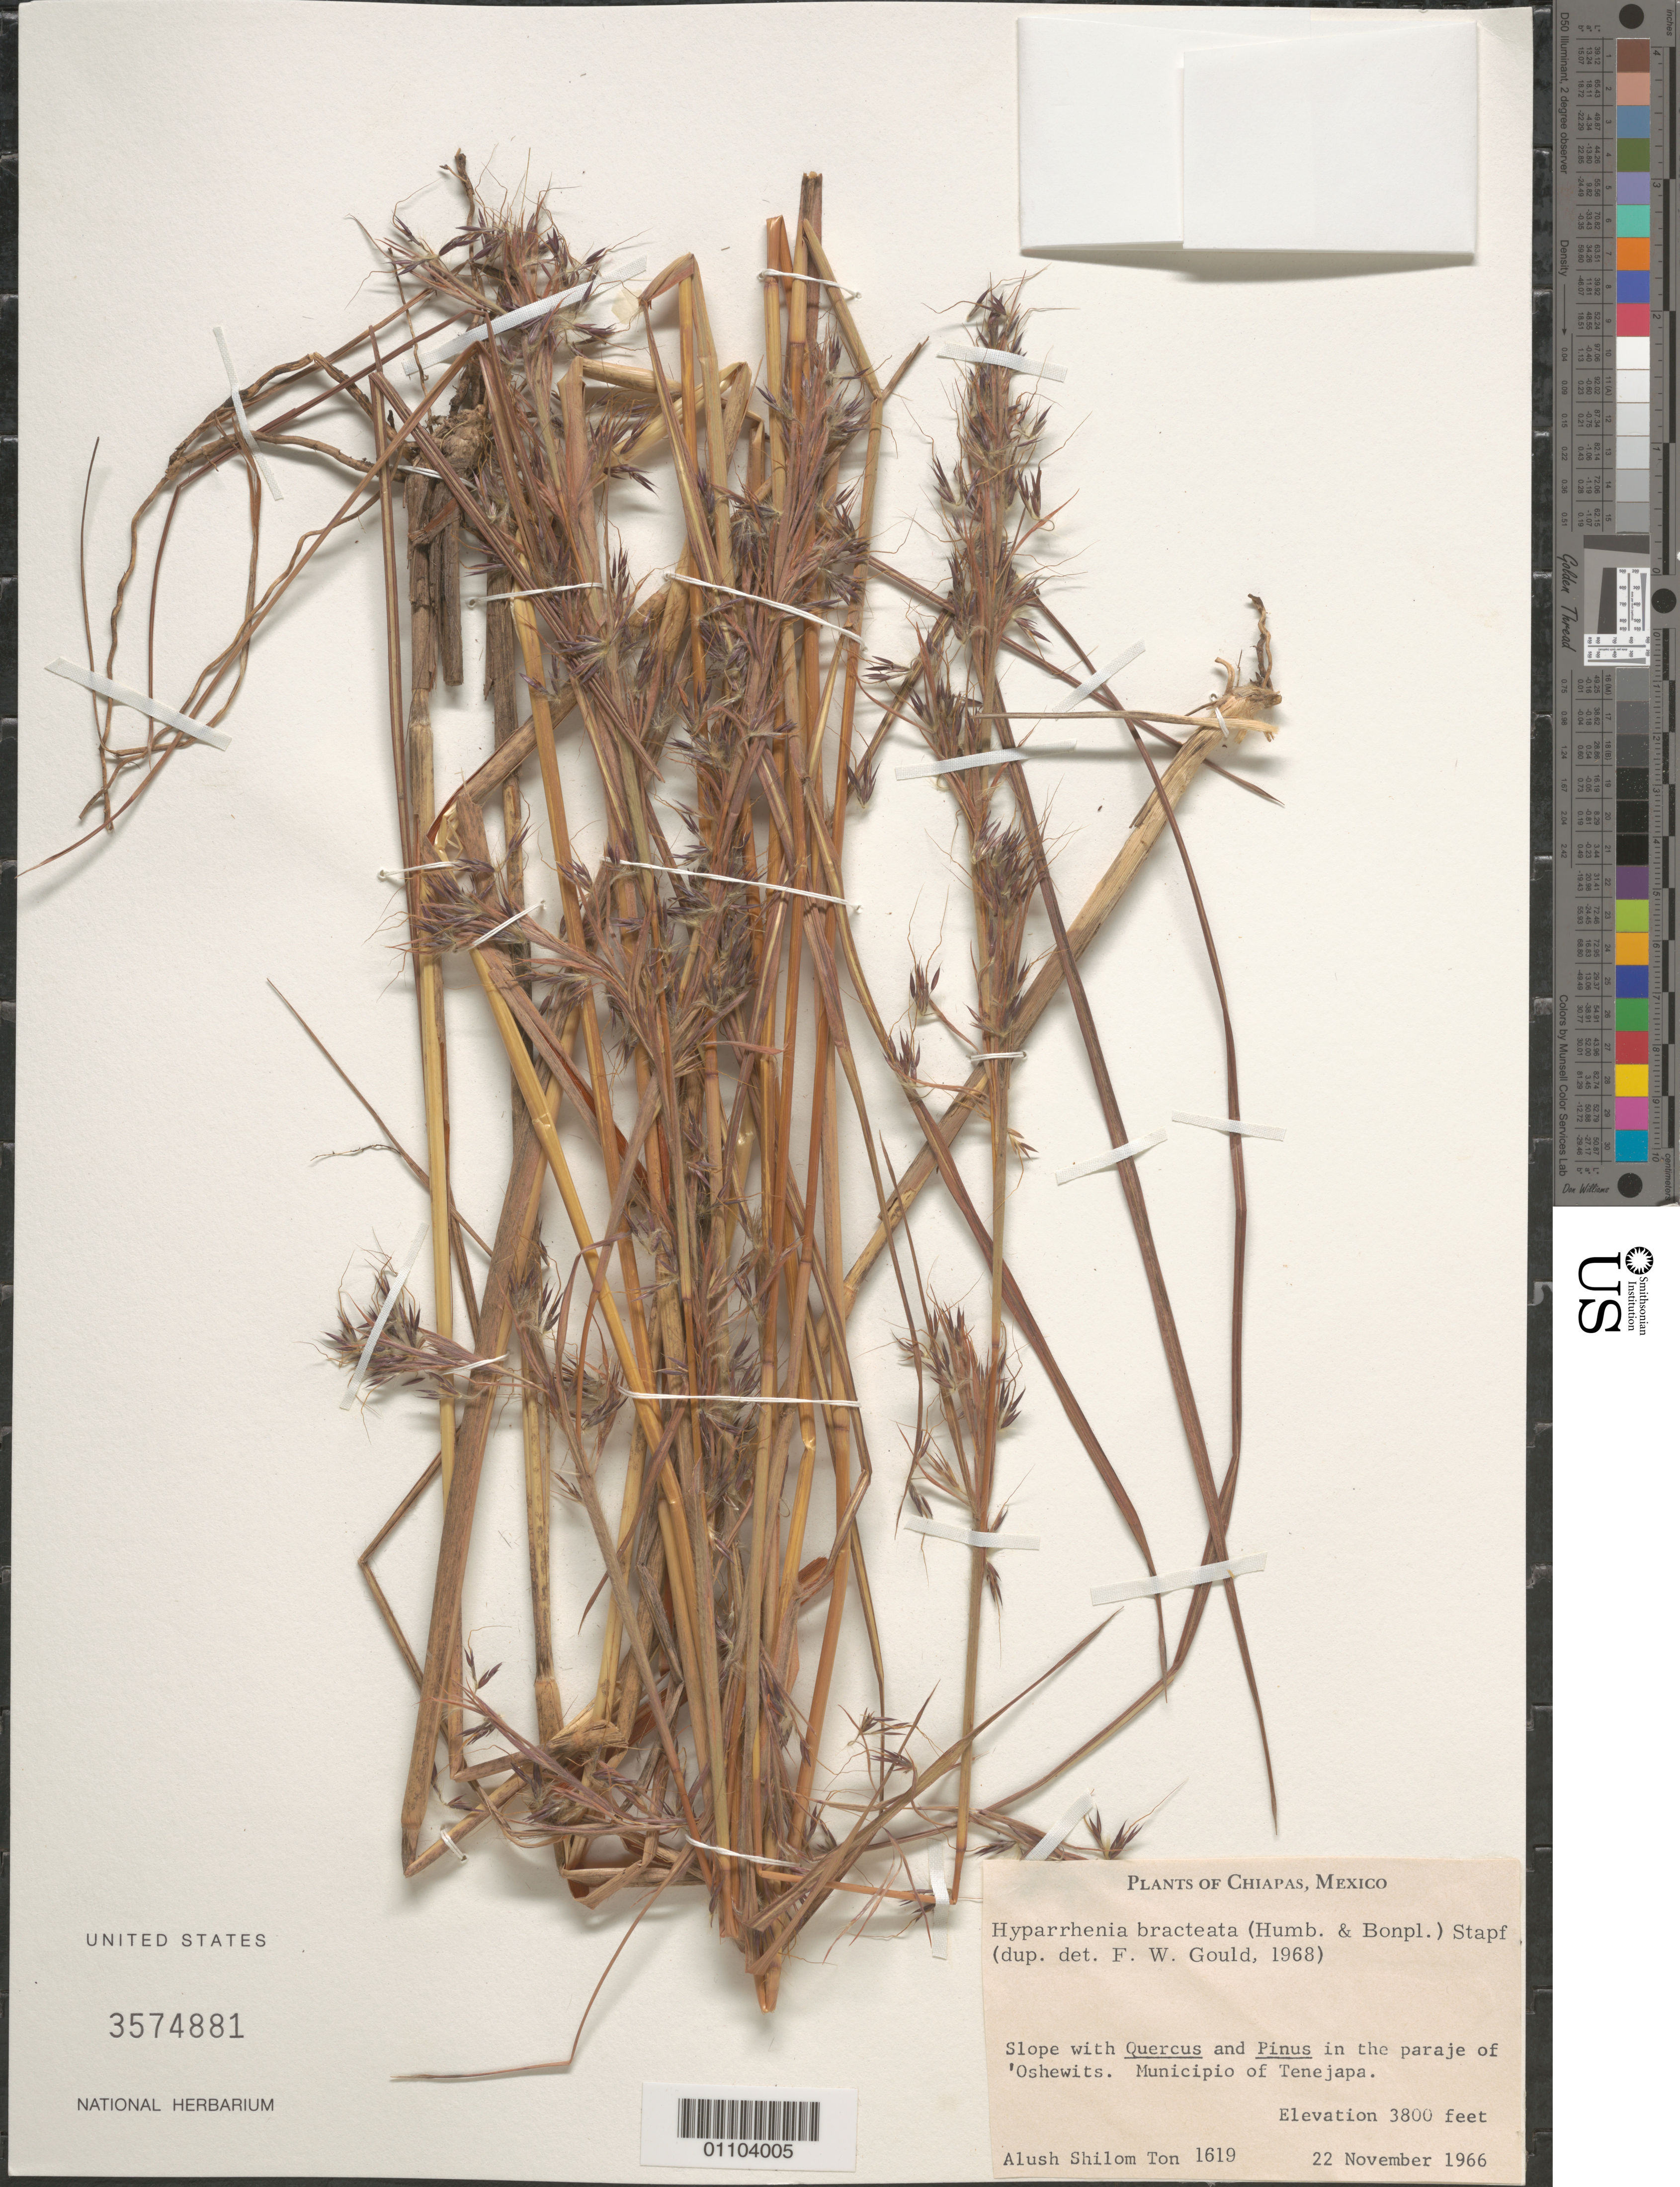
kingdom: Plantae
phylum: Tracheophyta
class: Liliopsida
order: Poales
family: Poaceae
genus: Hyparrhenia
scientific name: Hyparrhenia bracteata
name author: (Humb. & Bonpl.) Stapf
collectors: A. S. Ton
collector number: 1619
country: Mexico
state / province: Chiapas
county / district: Tenejapa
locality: In the paraje of 'Oshewits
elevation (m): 1158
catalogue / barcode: US 3574881